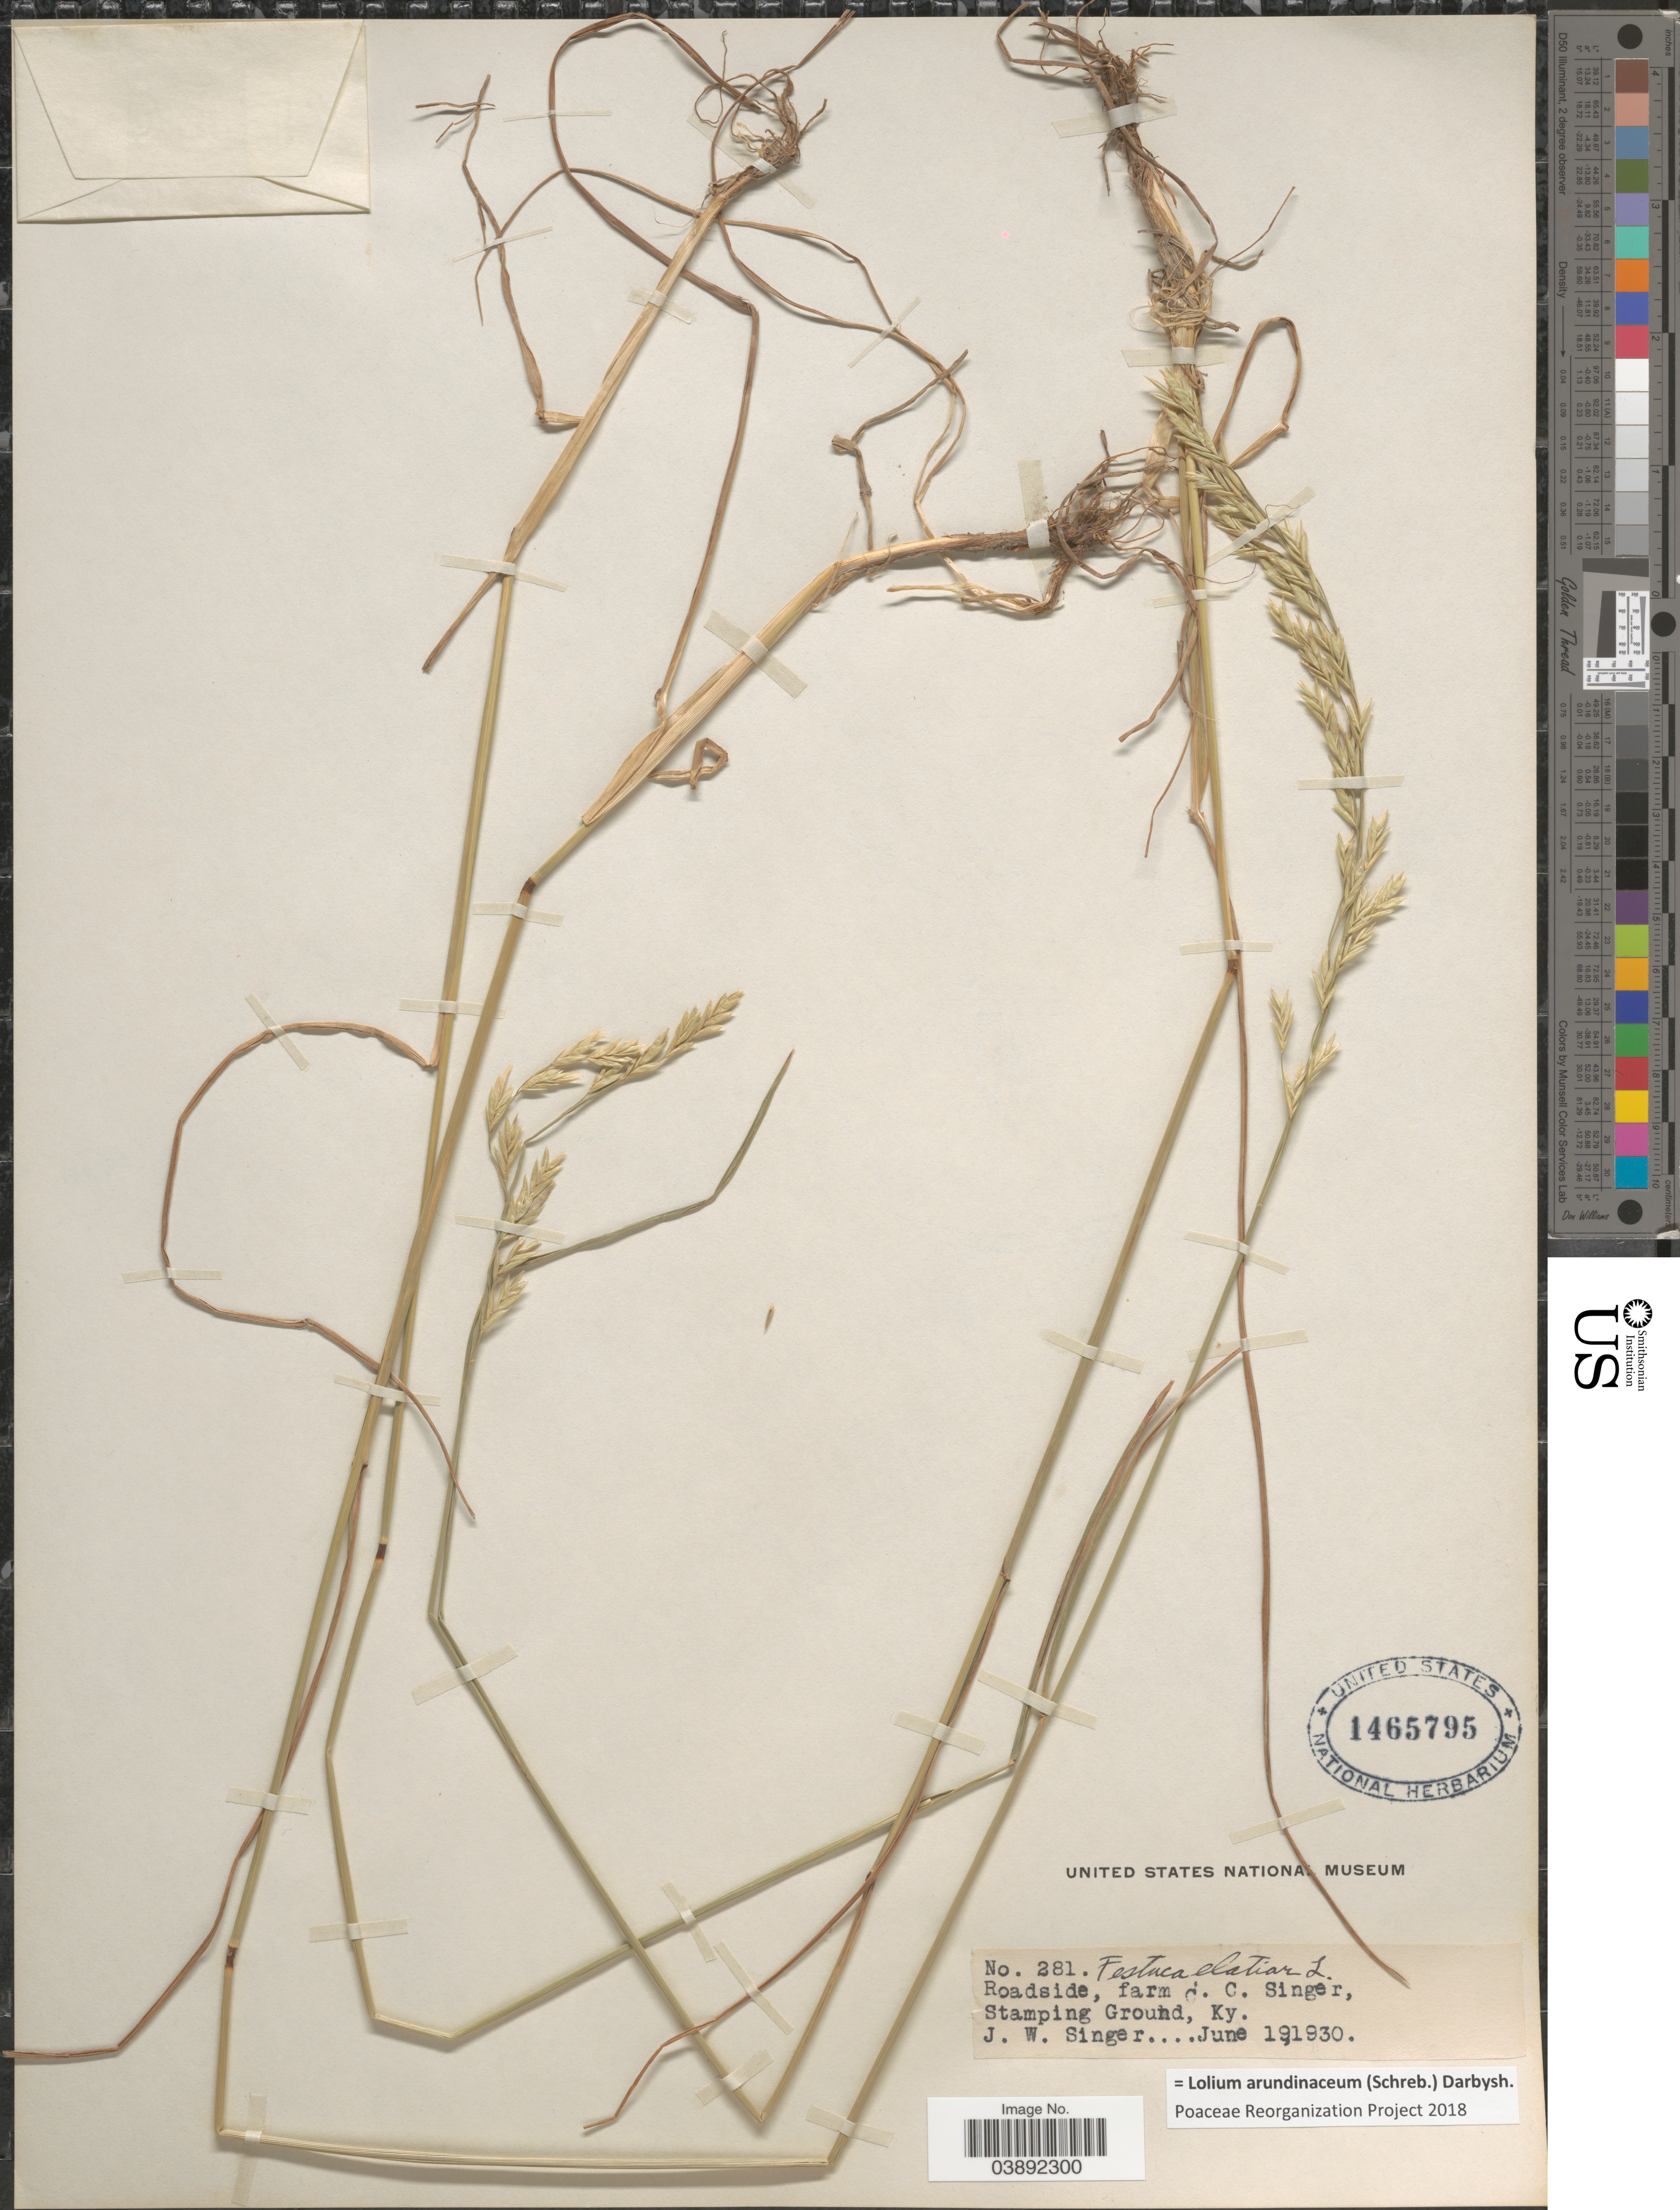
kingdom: Plantae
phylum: Tracheophyta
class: Liliopsida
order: Poales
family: Poaceae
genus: Lolium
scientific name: Lolium arundinaceum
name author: (Schreb.) Darbysh.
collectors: J. EW. Singer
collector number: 281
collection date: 1930-06-19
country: United States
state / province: Kentucky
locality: Roadside, farm C.C. Singer, Stamping Ground.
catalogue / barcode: US 1465795